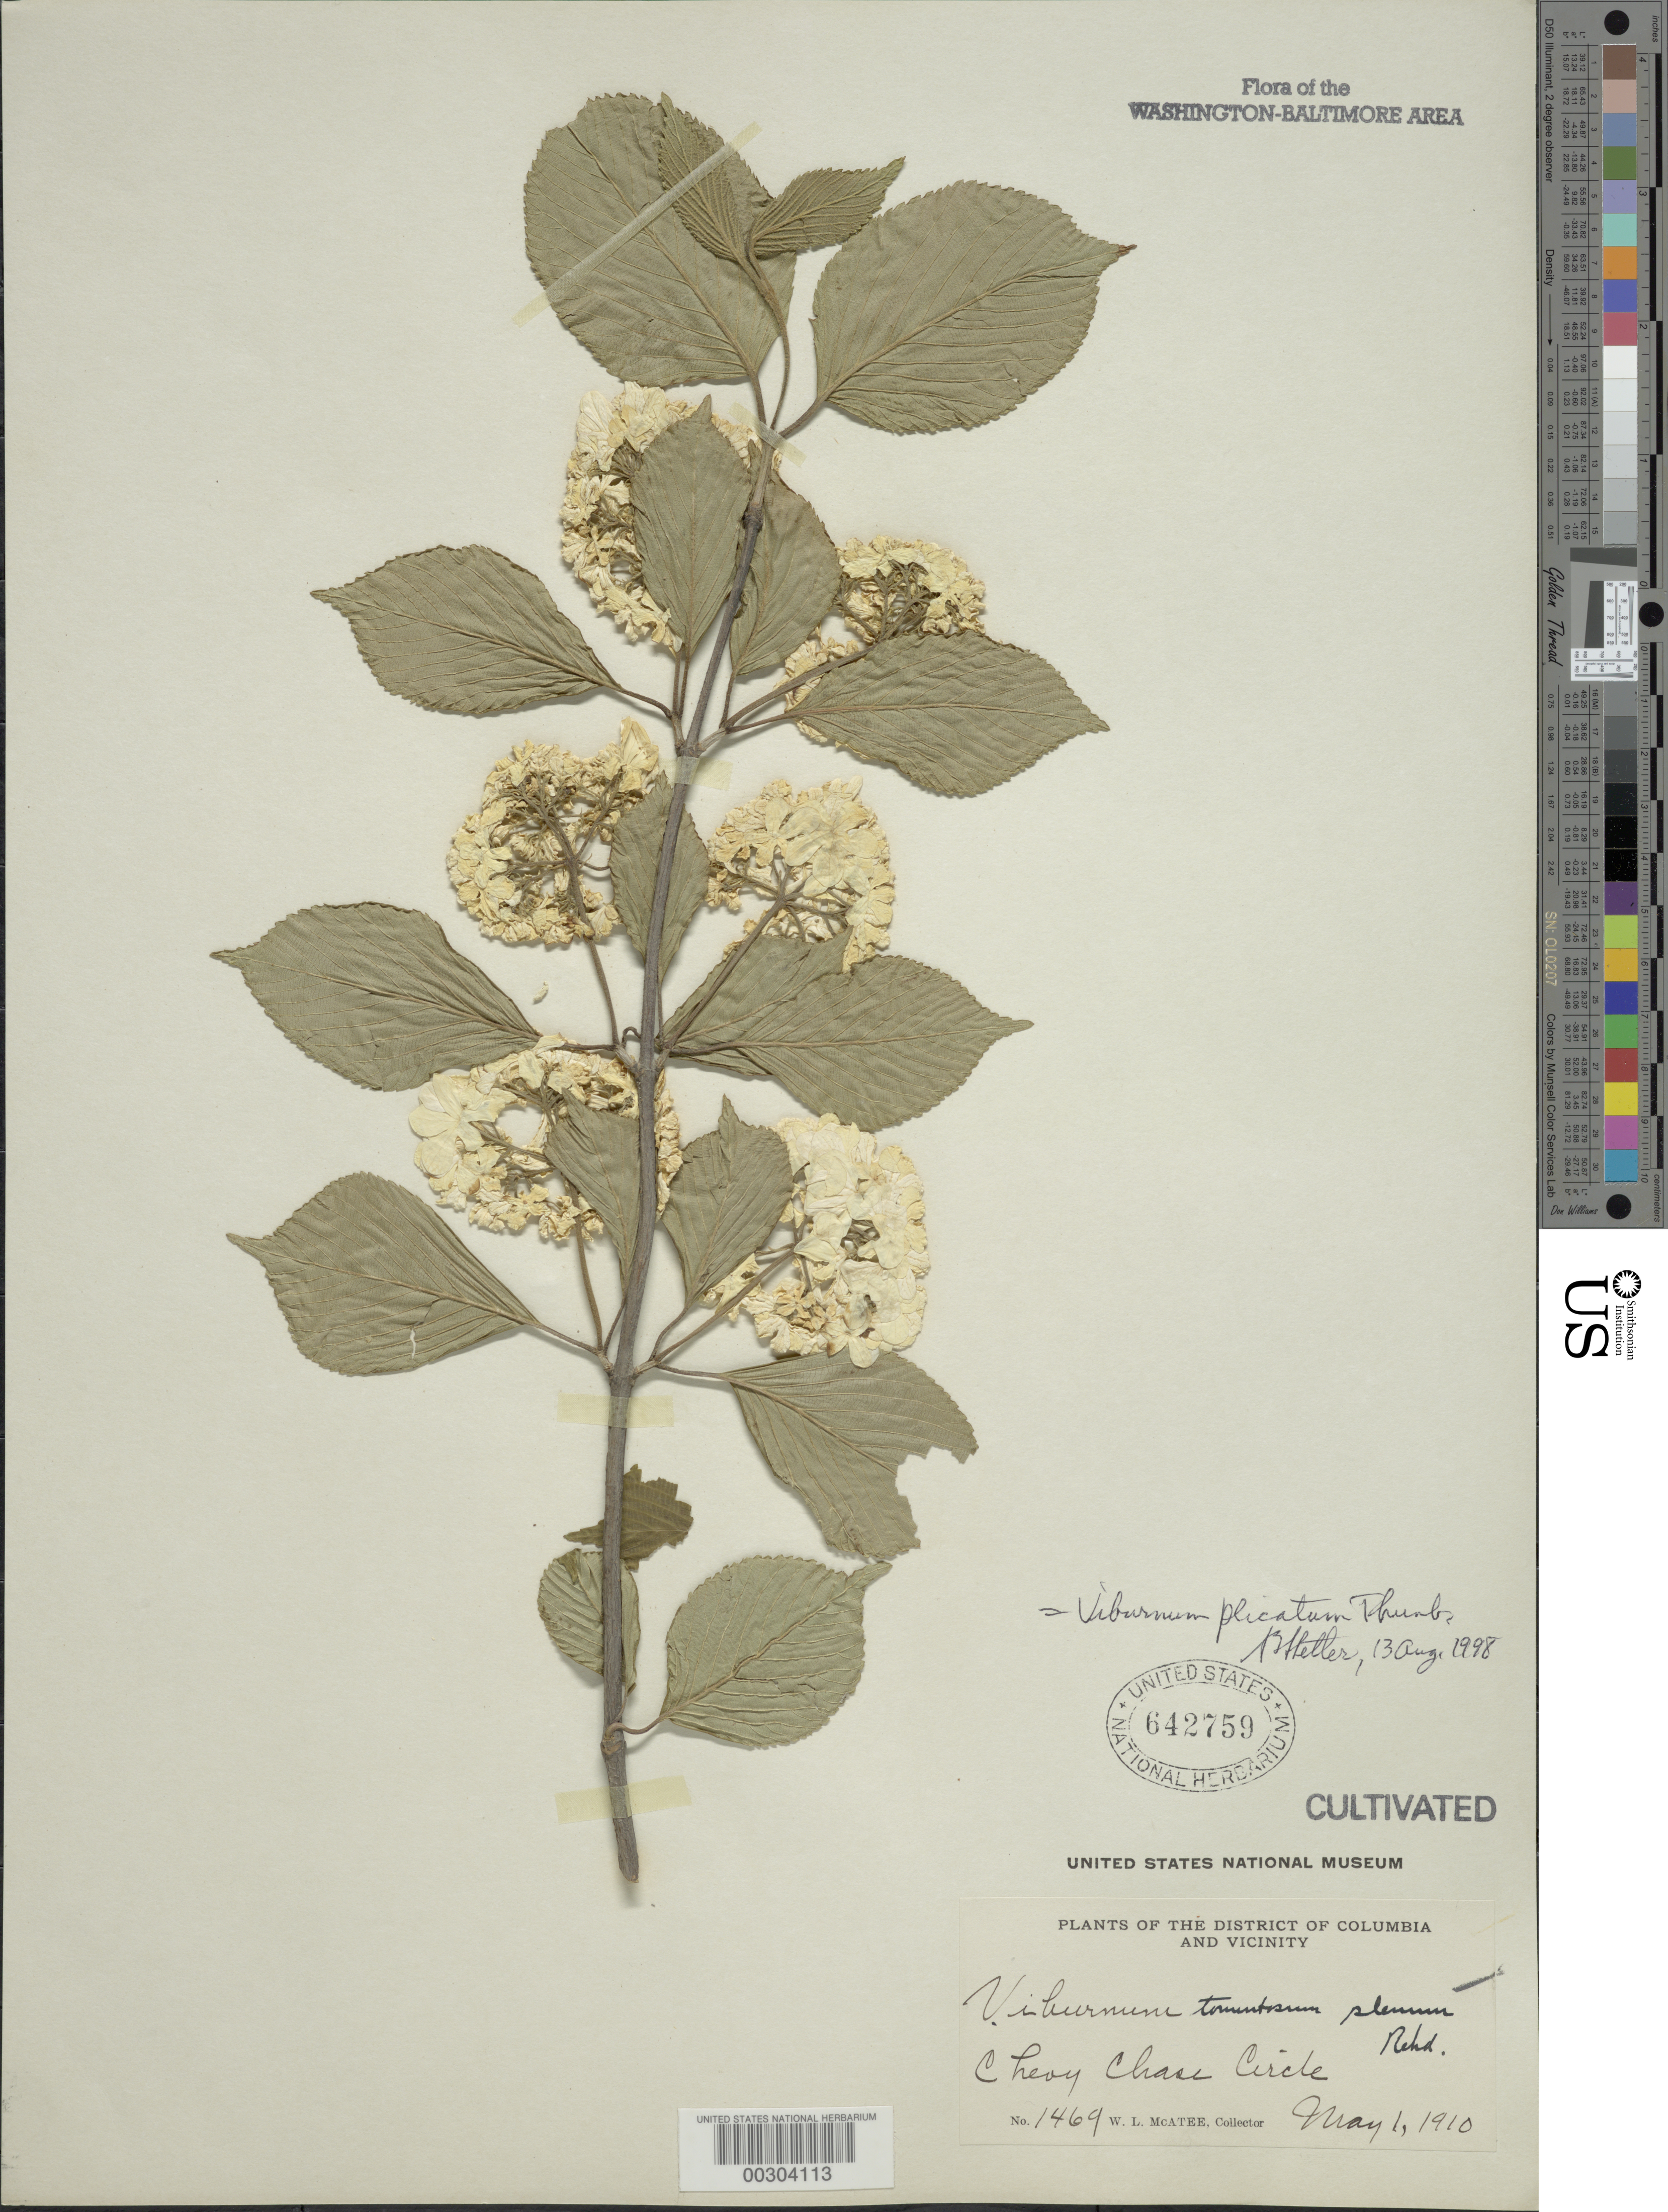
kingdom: Plantae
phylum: Tracheophyta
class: Magnoliopsida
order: Dipsacales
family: Viburnaceae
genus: Viburnum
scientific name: Viburnum plicatum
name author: Thunb.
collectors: W. McAtee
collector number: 1469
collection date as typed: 01 May 1910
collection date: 1910-05-01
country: United States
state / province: District of Columbia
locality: Chevy Chase Circle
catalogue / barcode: US 642759